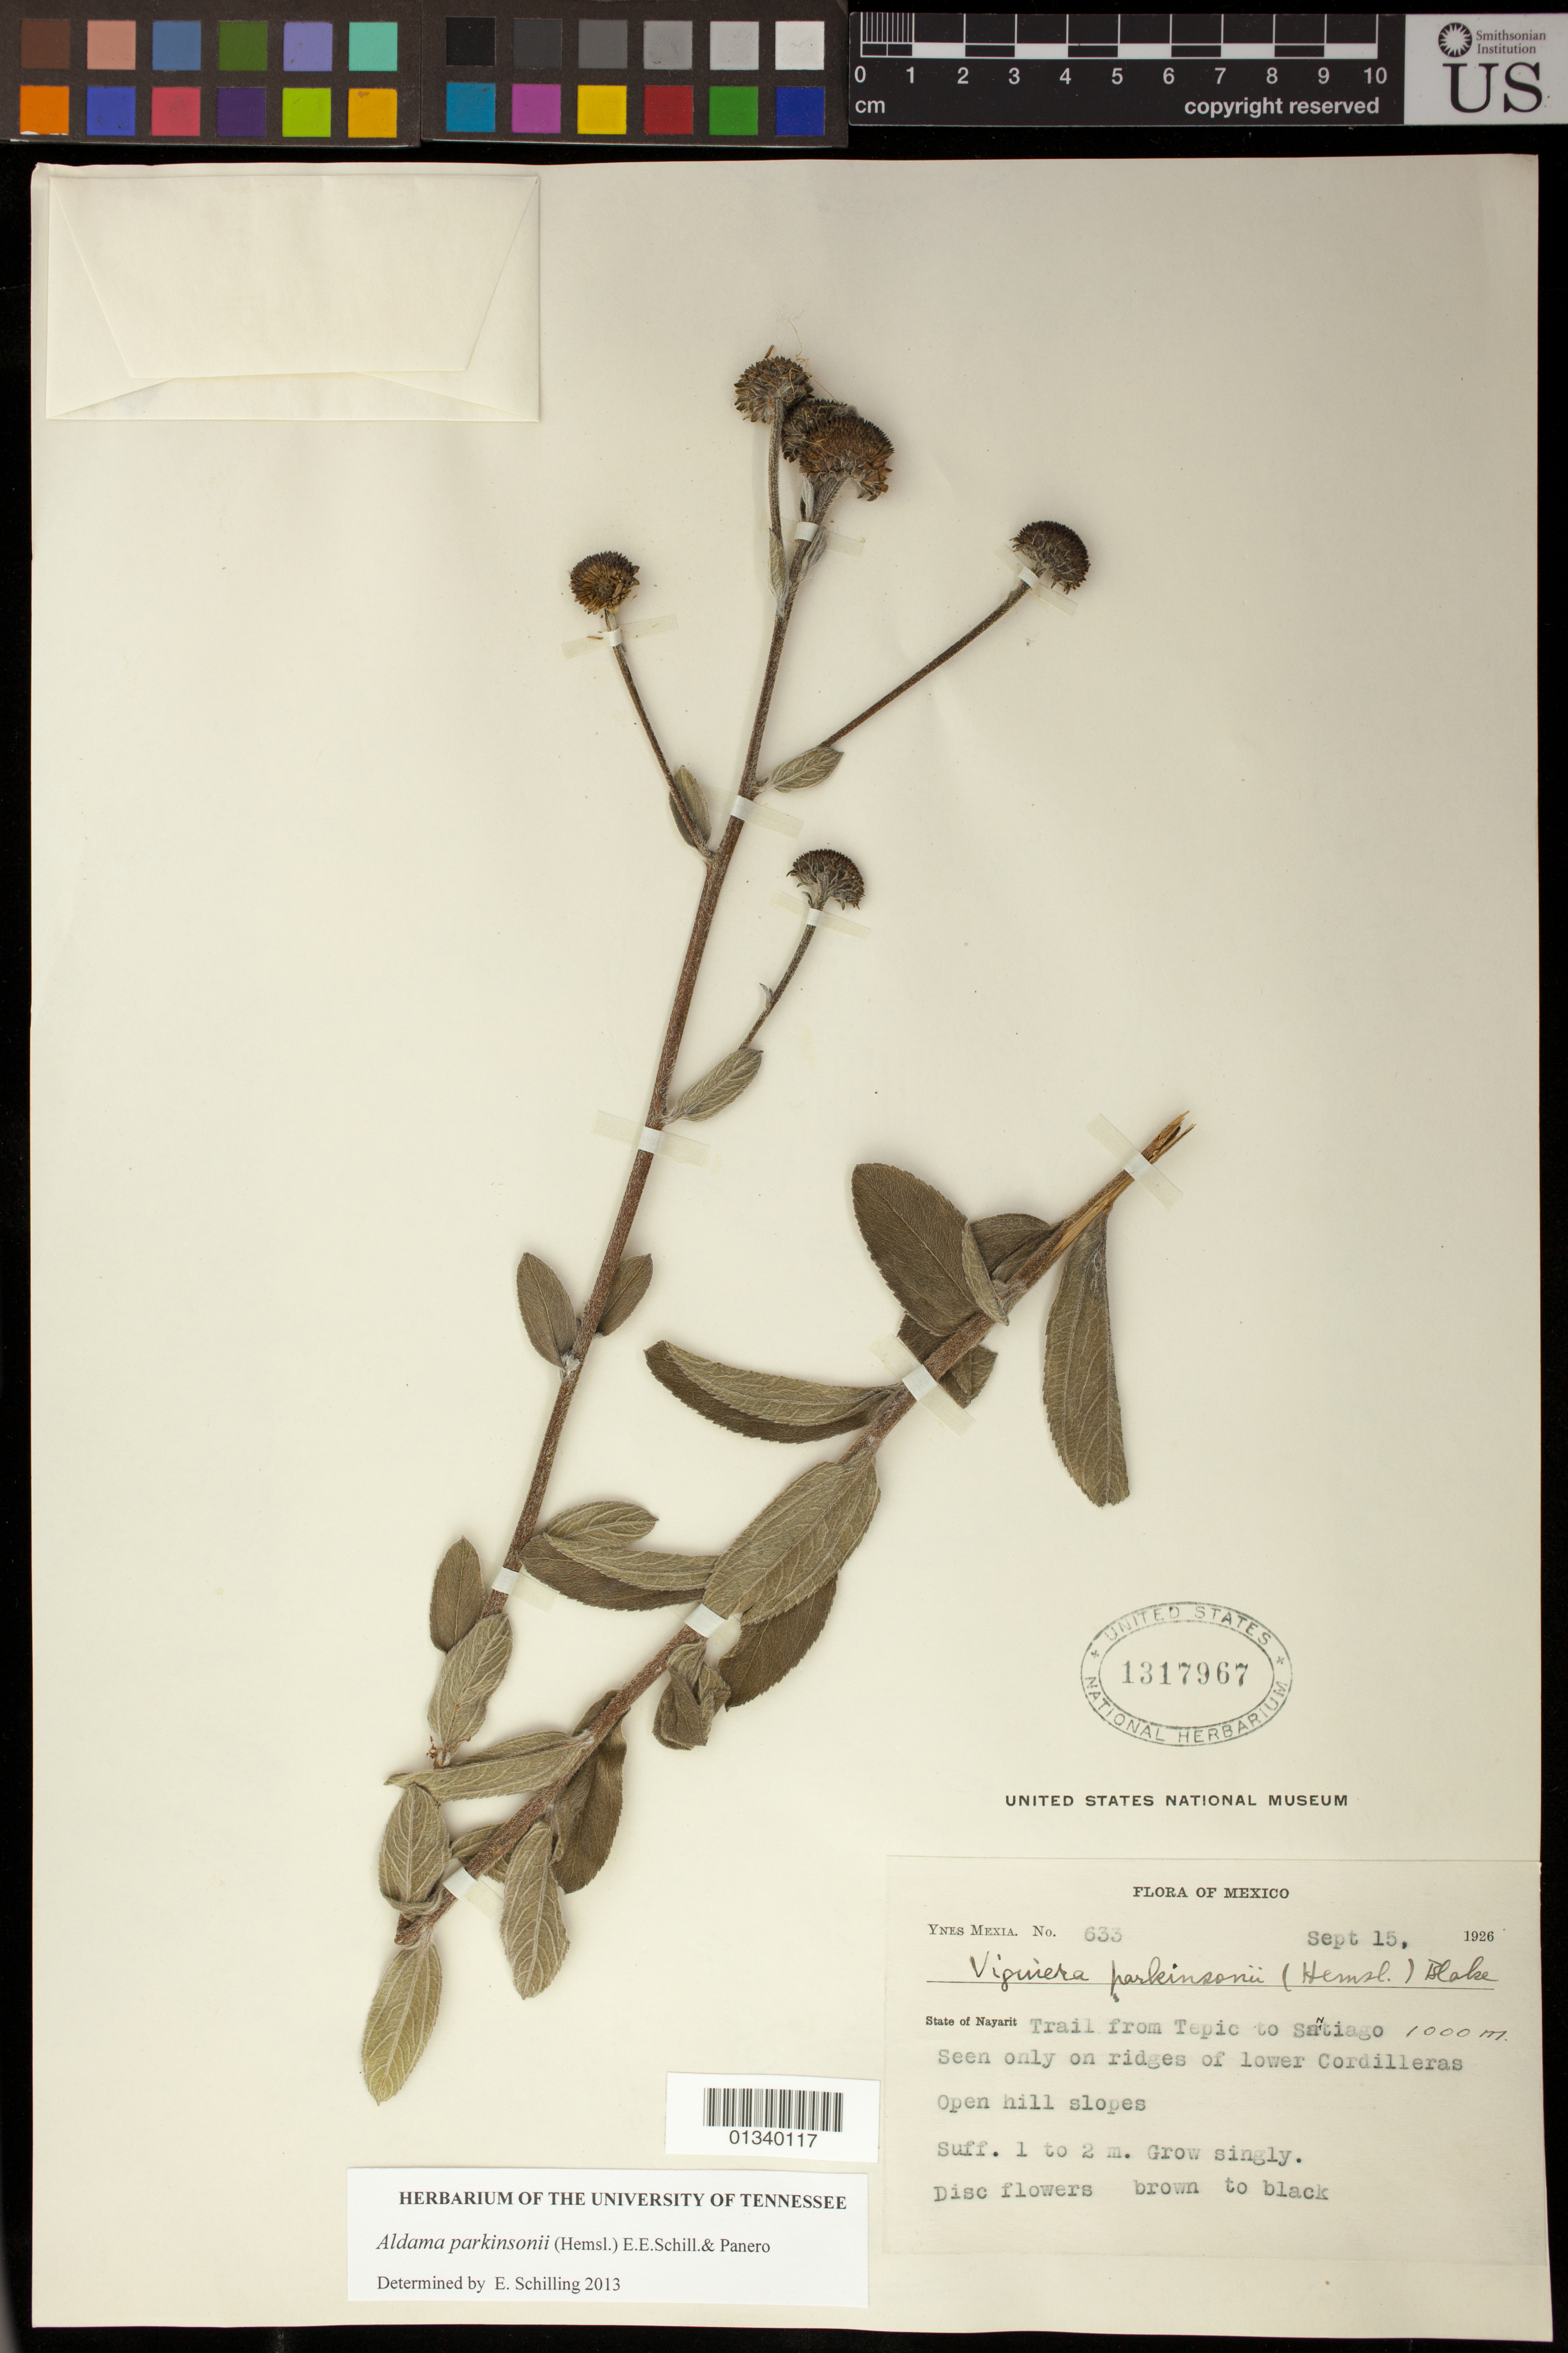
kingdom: Plantae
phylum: Tracheophyta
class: Magnoliopsida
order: Asterales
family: Asteraceae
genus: Aldama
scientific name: Aldama parkinsonii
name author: (Hemsl.) Schill.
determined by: Schilling, E. E.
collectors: Y. Mexia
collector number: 633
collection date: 1926-09-15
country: Mexico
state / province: Nayarit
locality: Trail from Tepic to Santiago; In open spaces on slopes of ridges of Cordilleras.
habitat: Seen only on ridges of lower Cordilleras; open hill slopes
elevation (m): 1000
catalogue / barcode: US 1317967